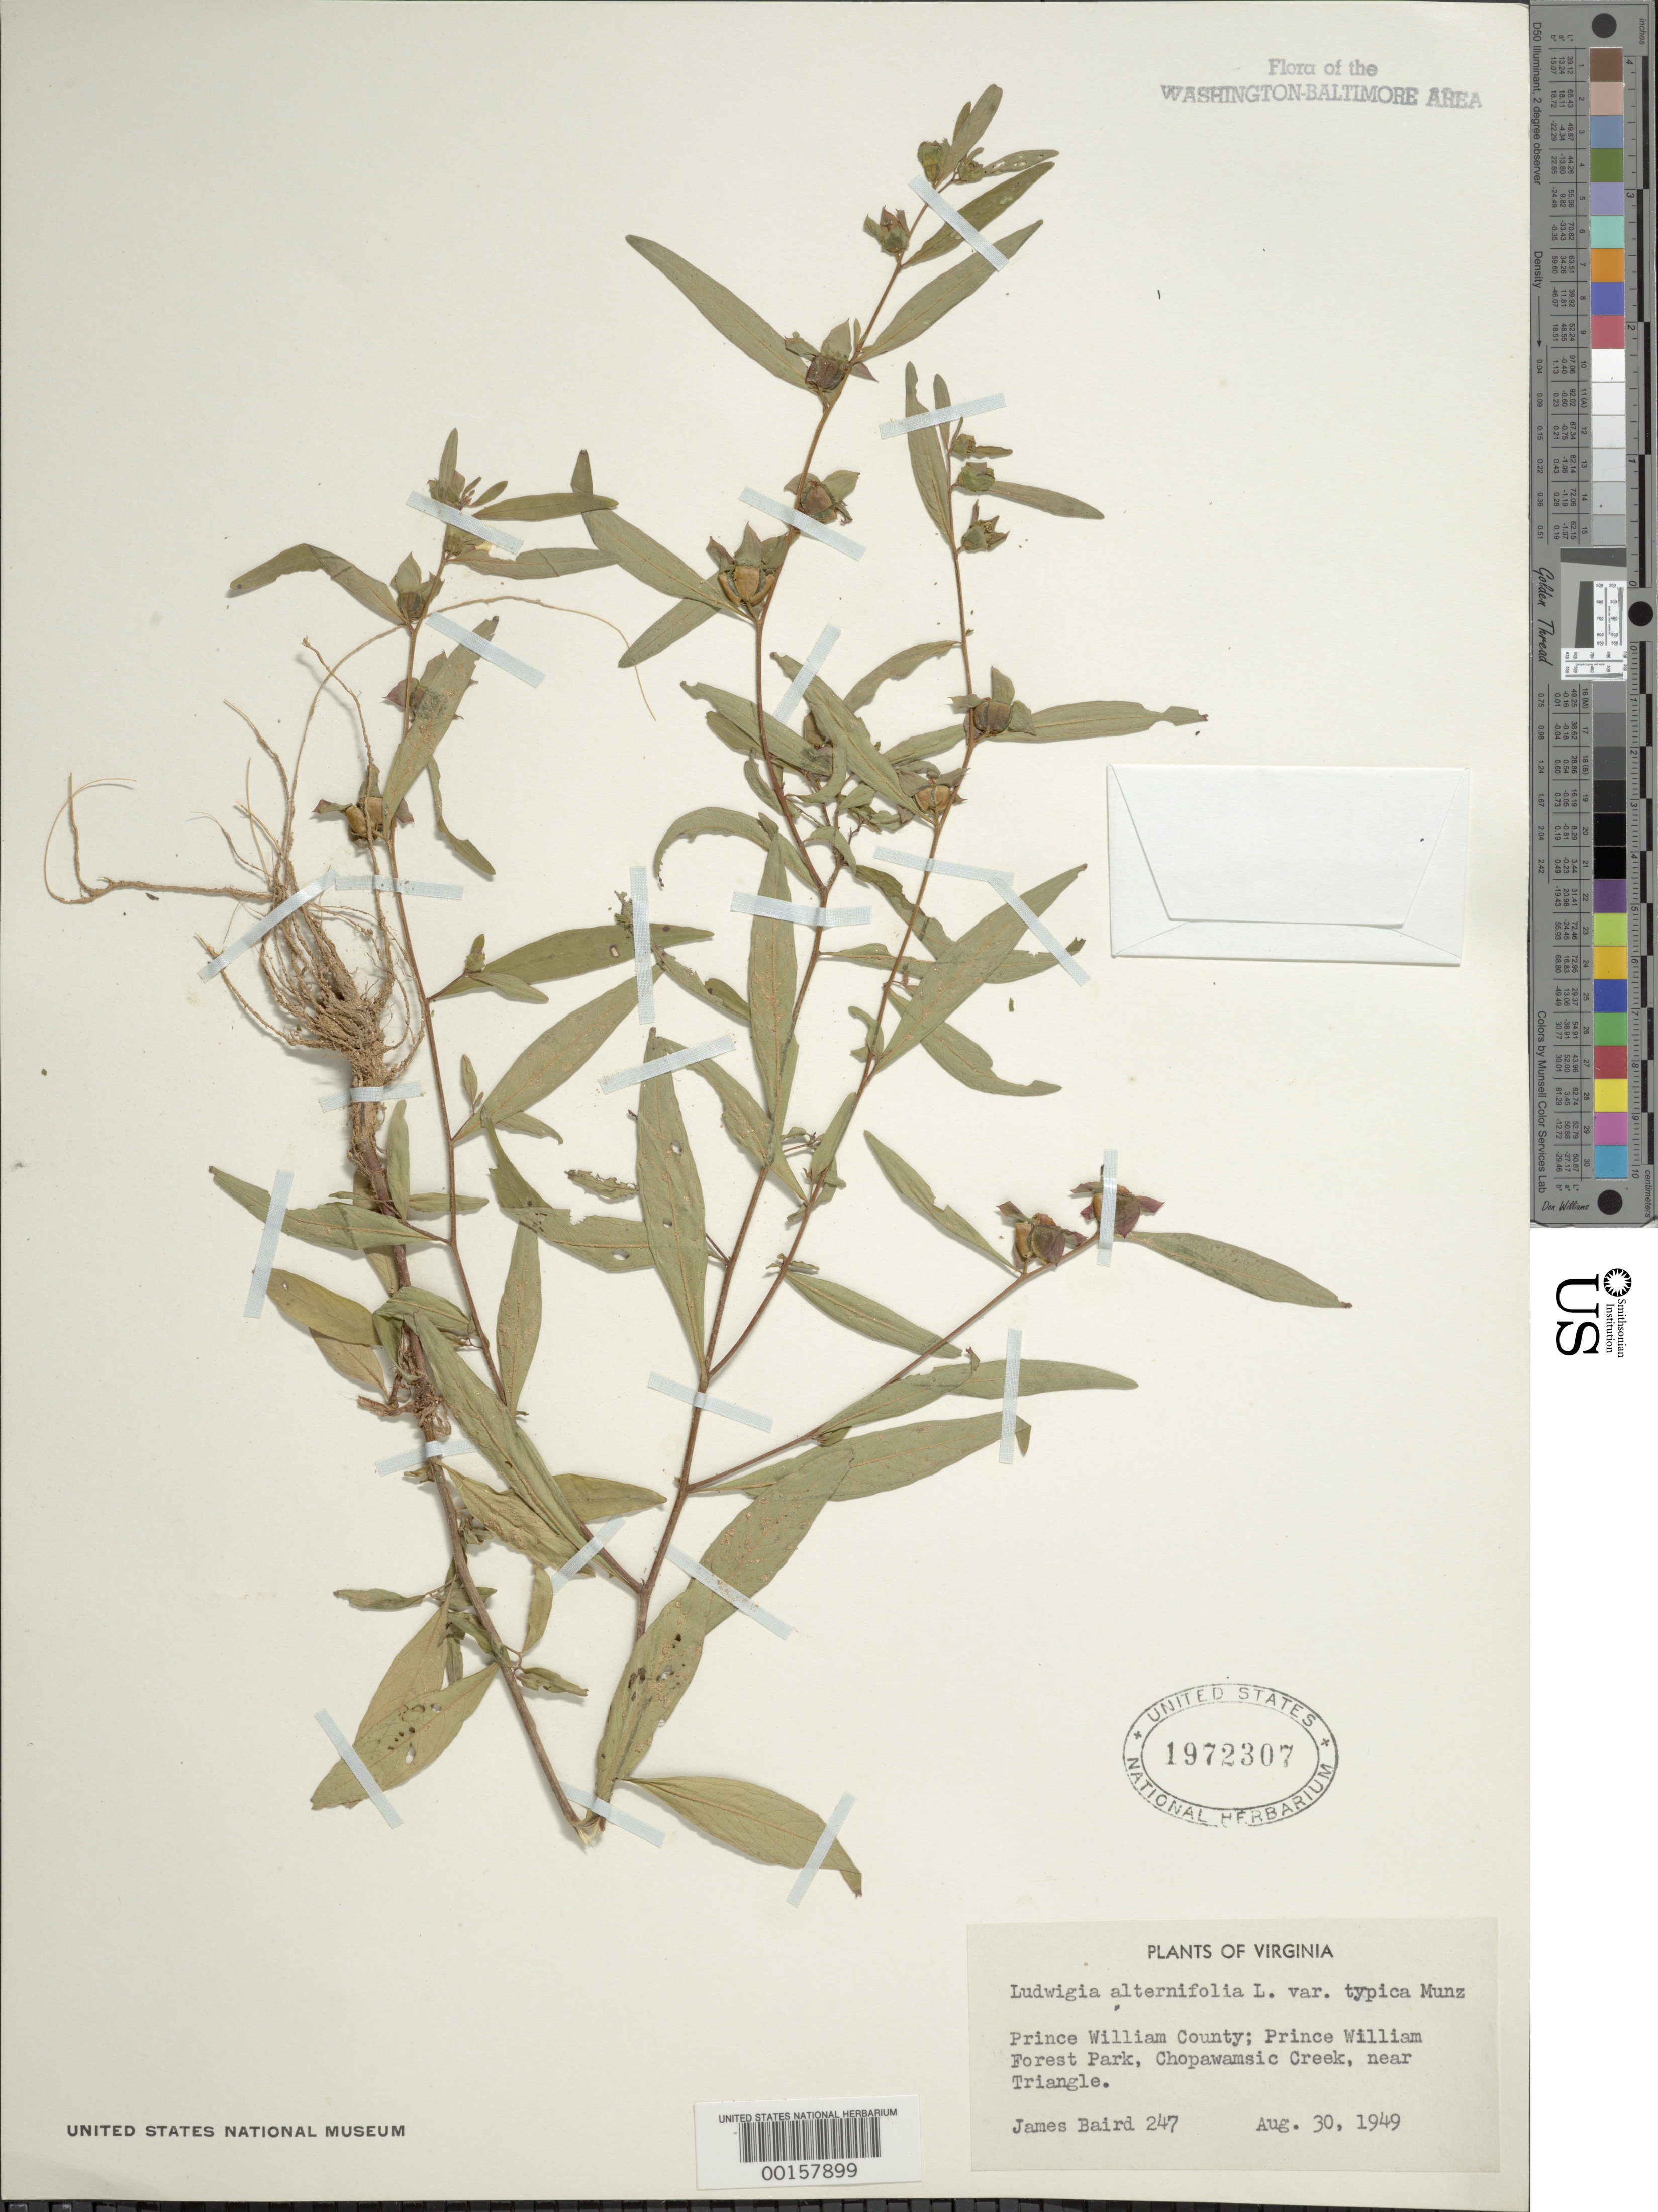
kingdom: Plantae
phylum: Tracheophyta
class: Magnoliopsida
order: Myrtales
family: Onagraceae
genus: Ludwigia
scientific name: Ludwigia alternifolia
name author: L.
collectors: J. Baird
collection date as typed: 30 Aug 1949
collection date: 1949-08-30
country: United States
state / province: Virginia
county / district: Prince William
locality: Prince William Forest Park, Chopawamsic Creek, near Triangle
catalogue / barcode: US 1972307